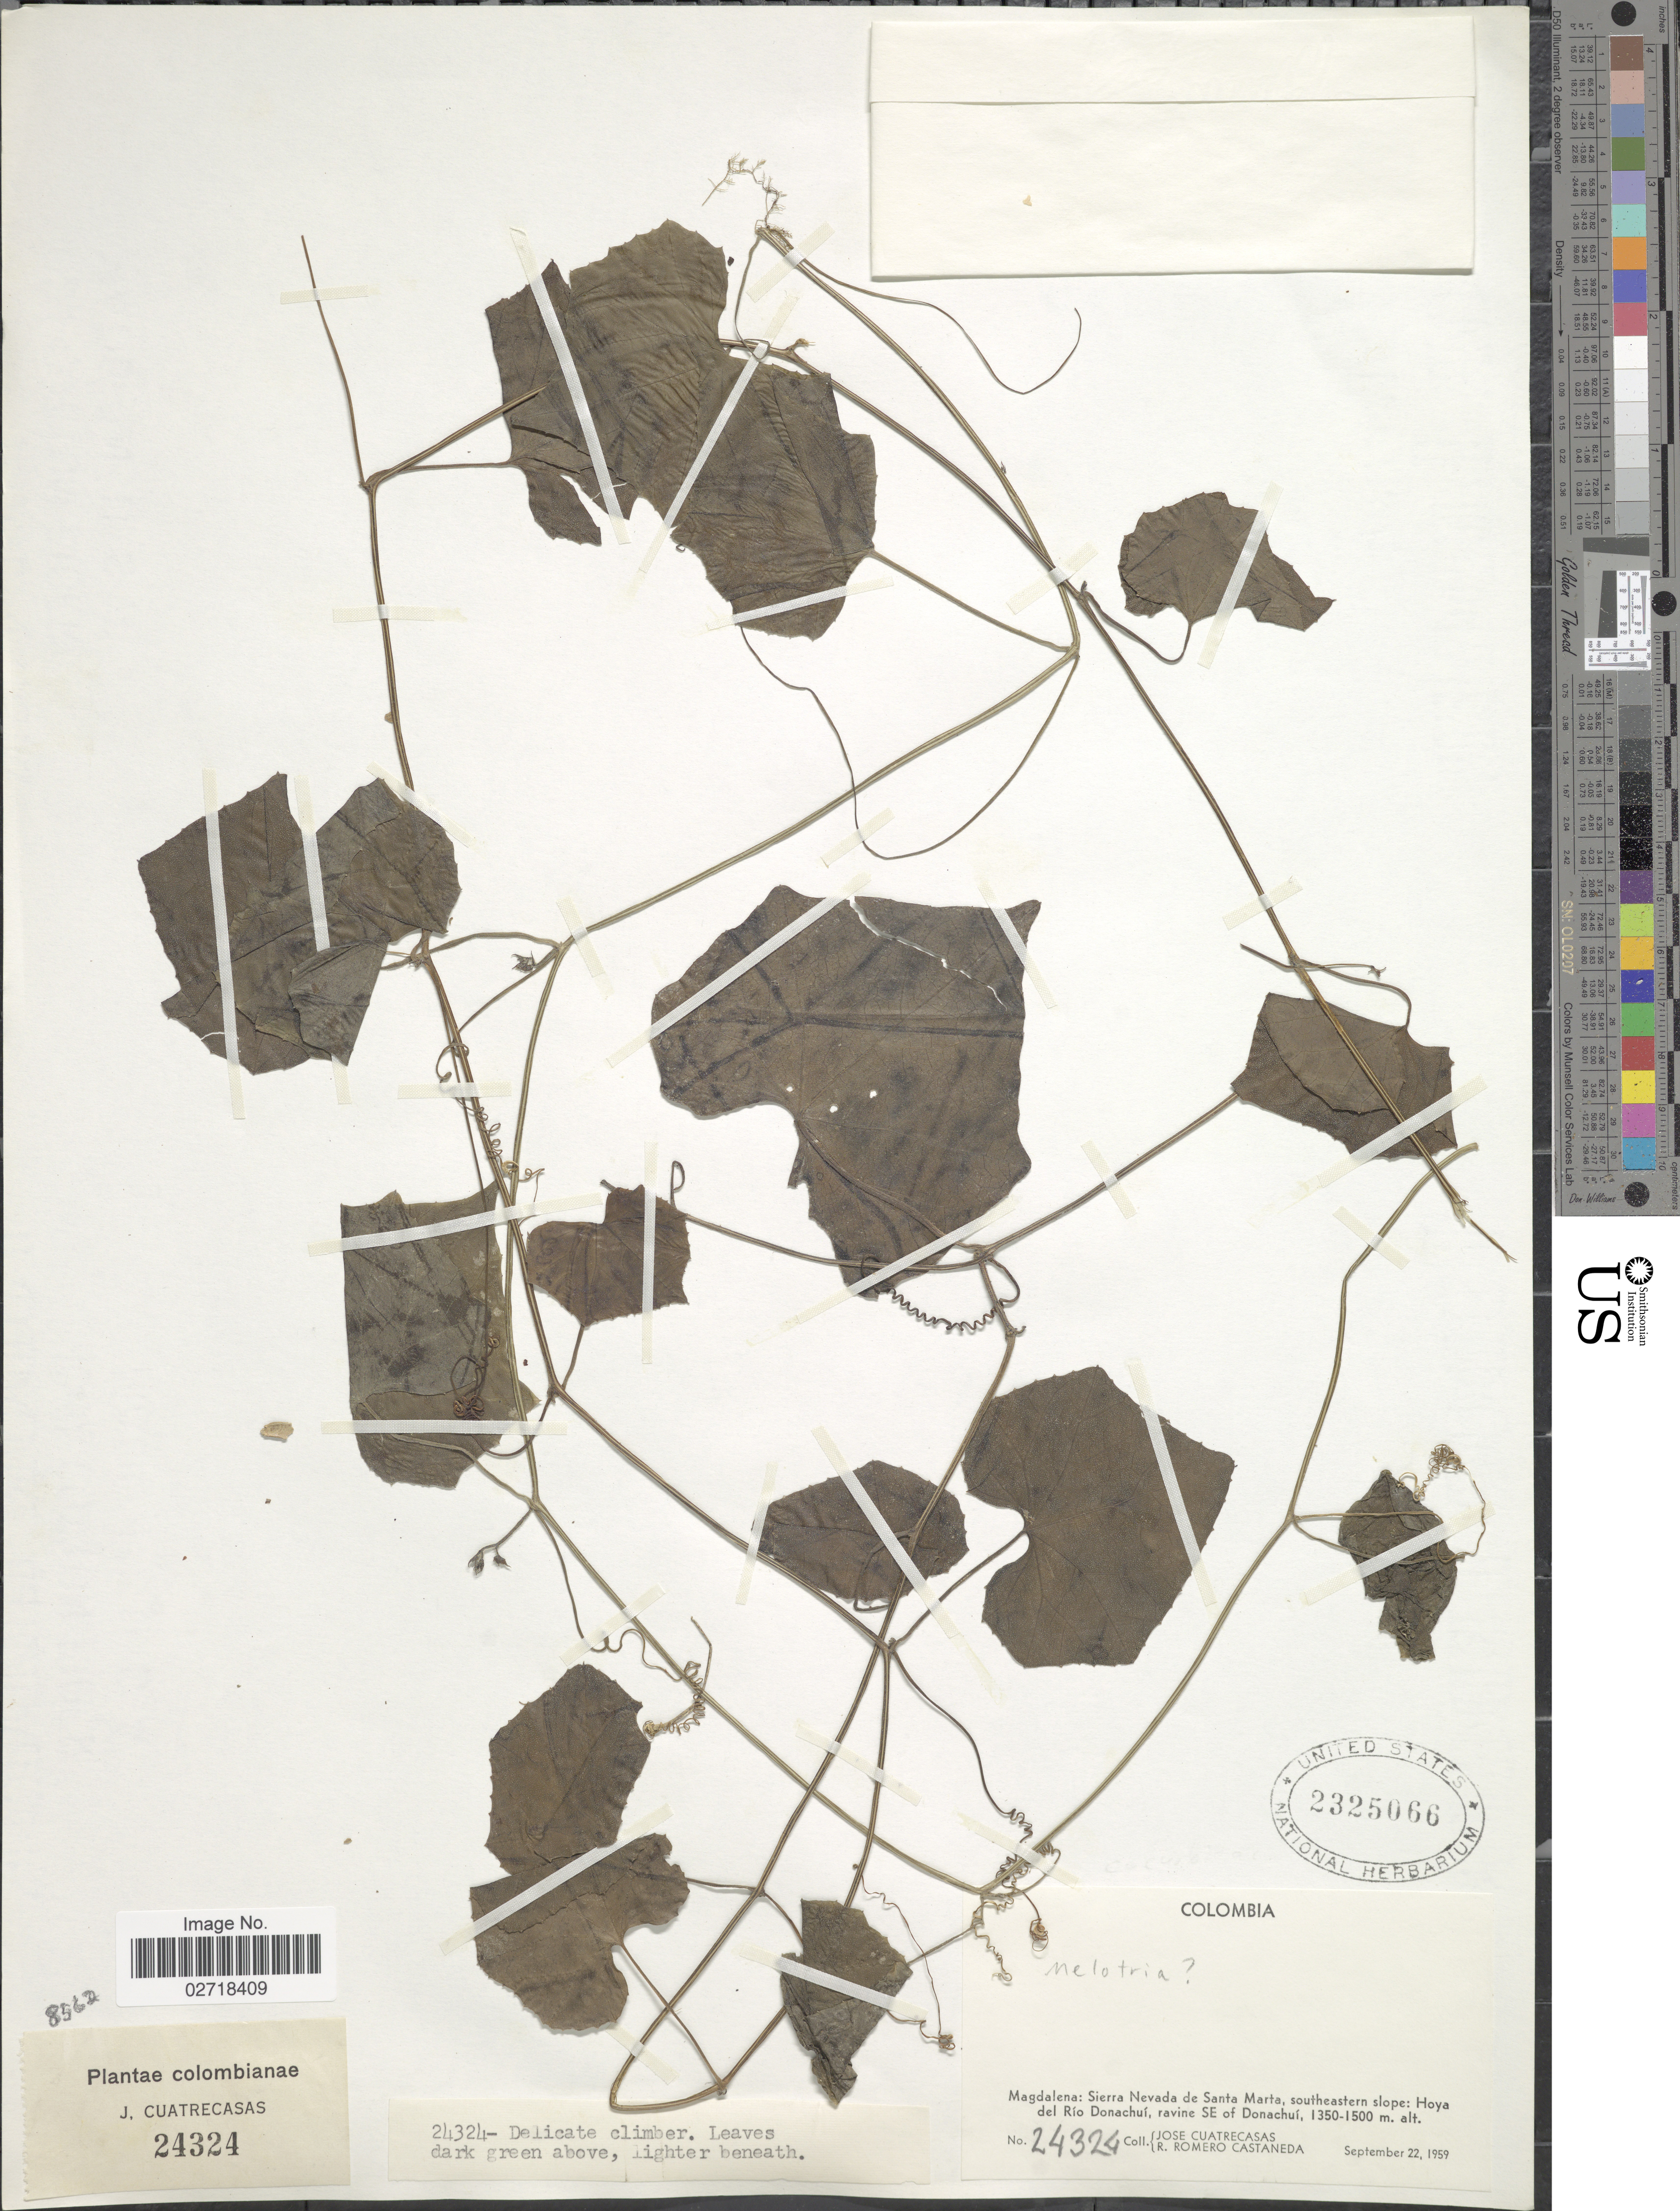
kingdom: Plantae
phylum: Tracheophyta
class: Magnoliopsida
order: Cucurbitales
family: Cucurbitaceae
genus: Melothria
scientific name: Melothria sp.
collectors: J. Cuatrecasas & R. Romero Castañeda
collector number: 24324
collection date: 1959-09-22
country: Colombia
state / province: Magdalena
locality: Sierra Nevada de Santa Marta, southeastern slope: Hoya del Rio Donachui, ravine SE of Donachui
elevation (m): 1350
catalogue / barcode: US 2325066